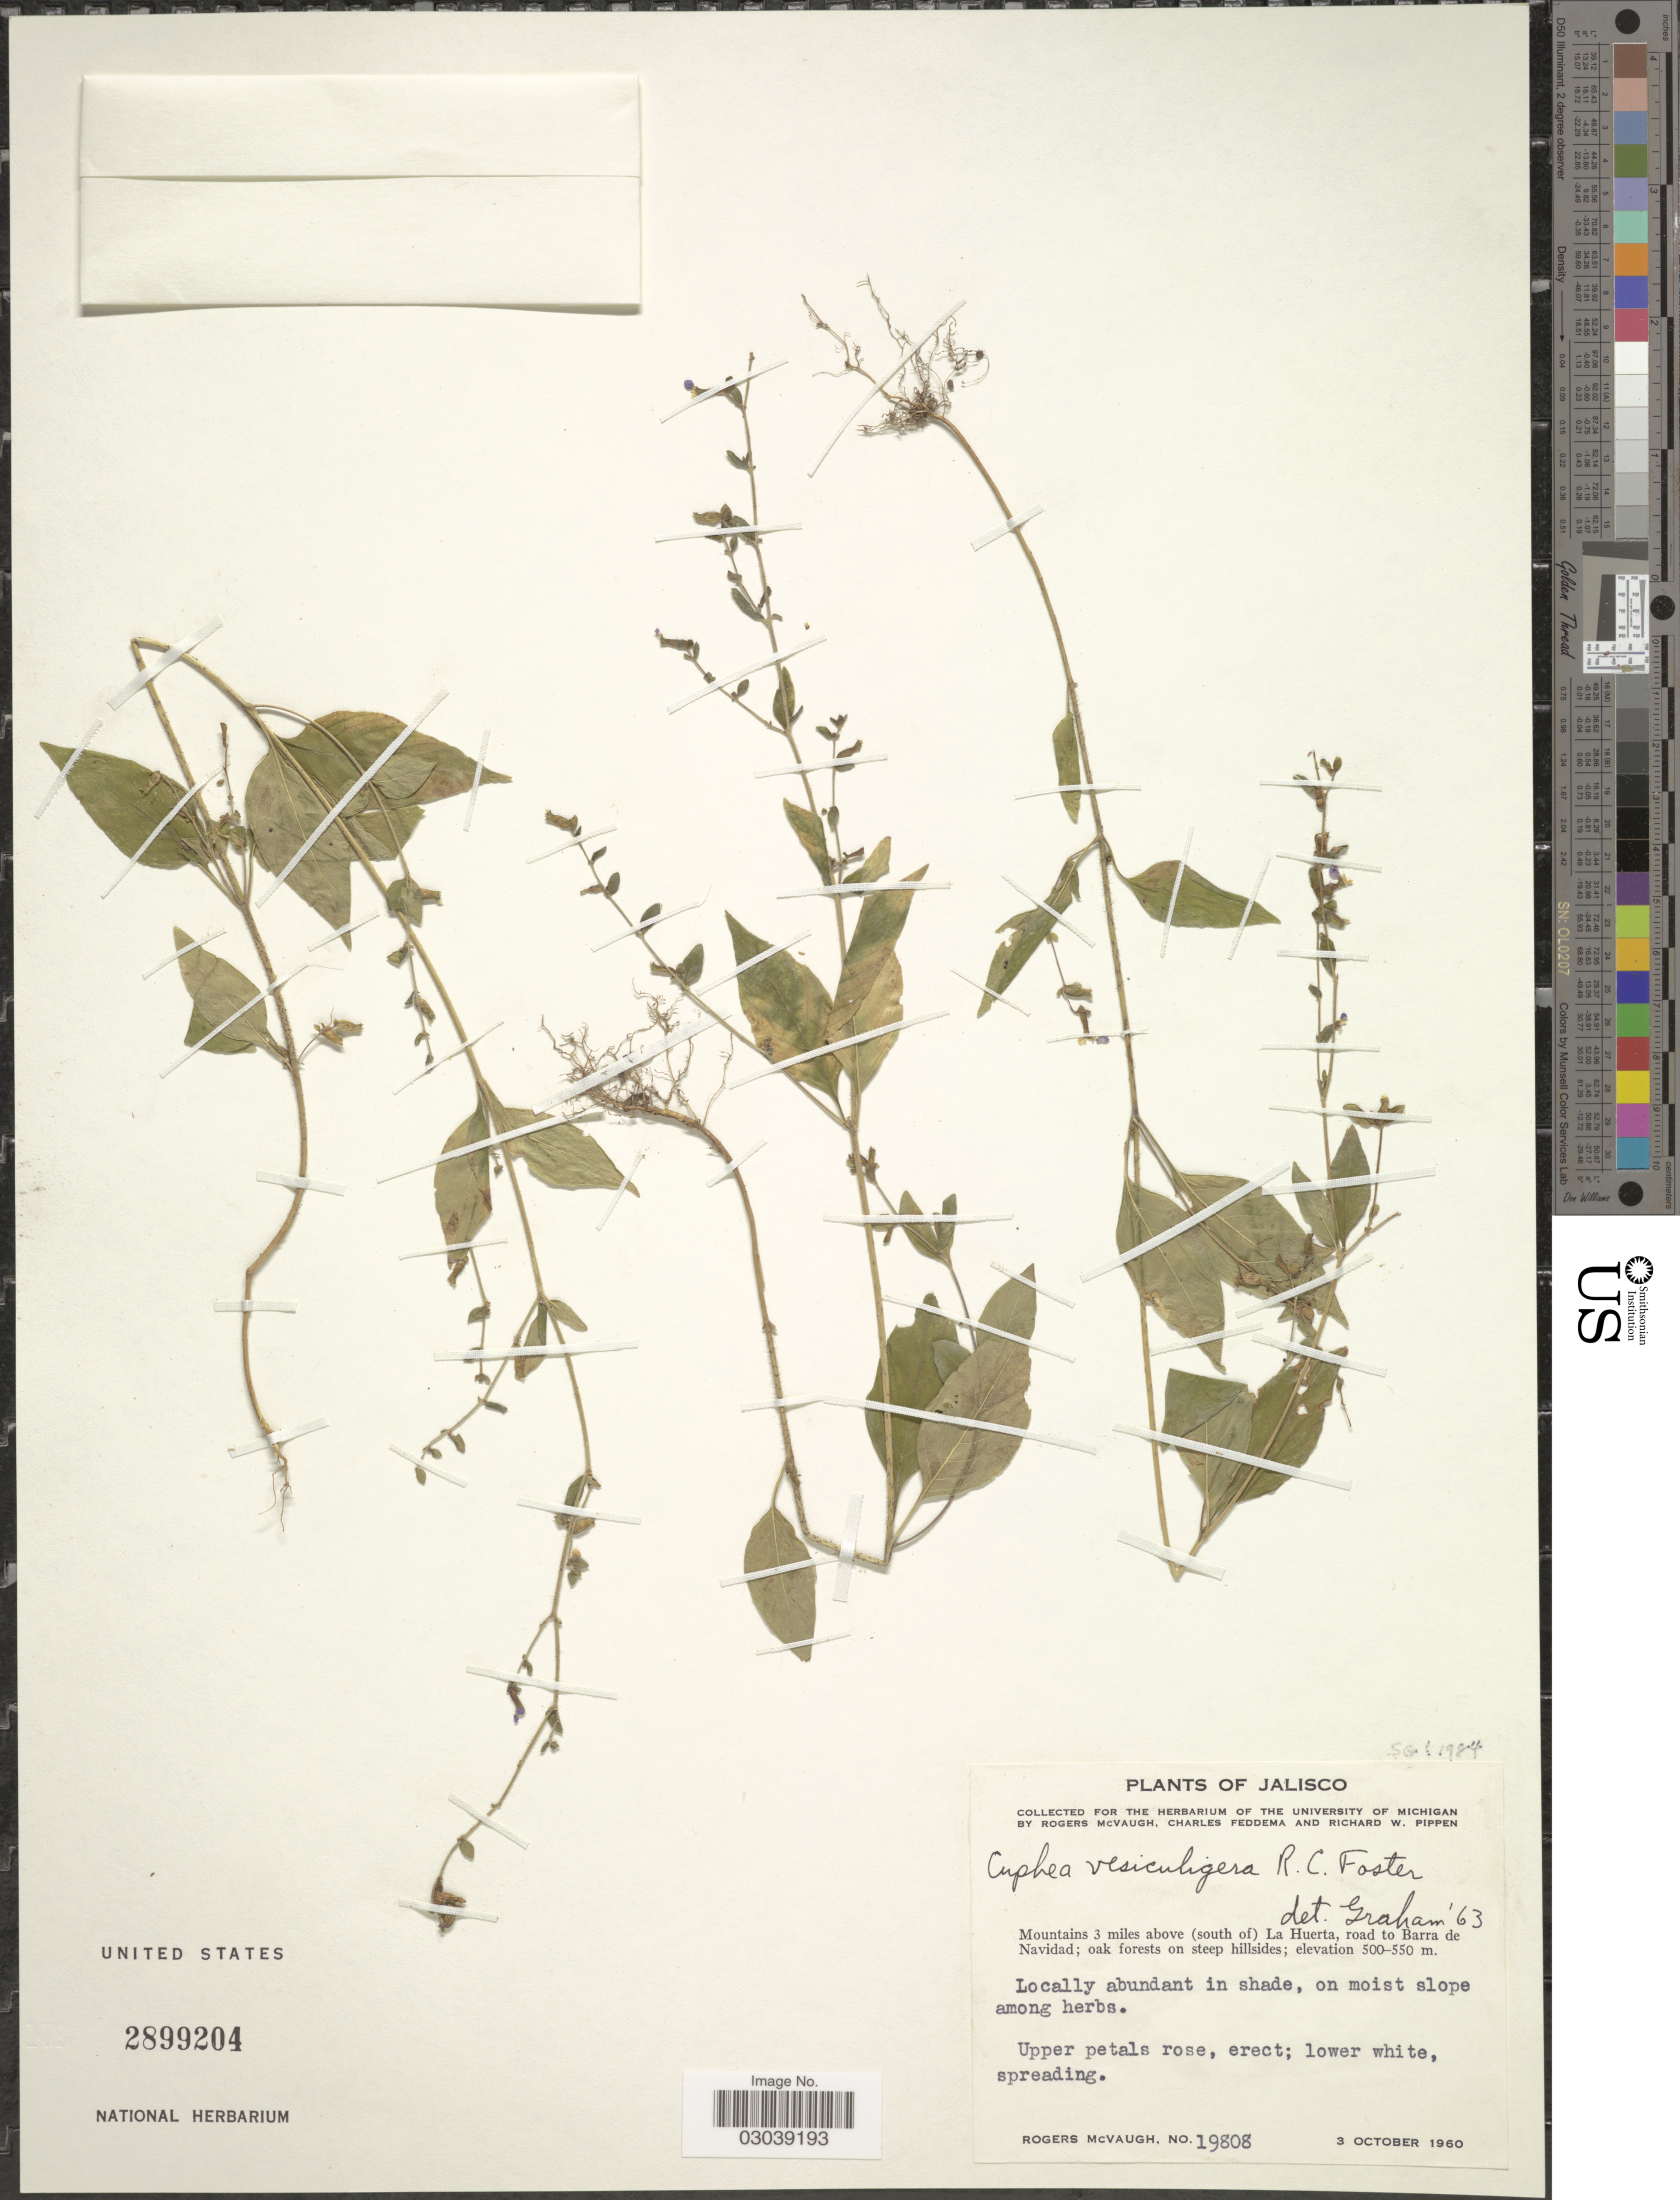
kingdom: Plantae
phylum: Tracheophyta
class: Magnoliopsida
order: Myrtales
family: Lythraceae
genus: Cuphea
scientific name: Cuphea vesiculigera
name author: R.C. Foster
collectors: R. McVaugh, C. Feddema & R. W. Pippen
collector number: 19808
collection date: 1960-10-03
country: Mexico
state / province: Jalisco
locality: Mountains 3 miles above (south of) La Huerta, road to Barra de Navidad.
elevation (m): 500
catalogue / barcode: US 2899204